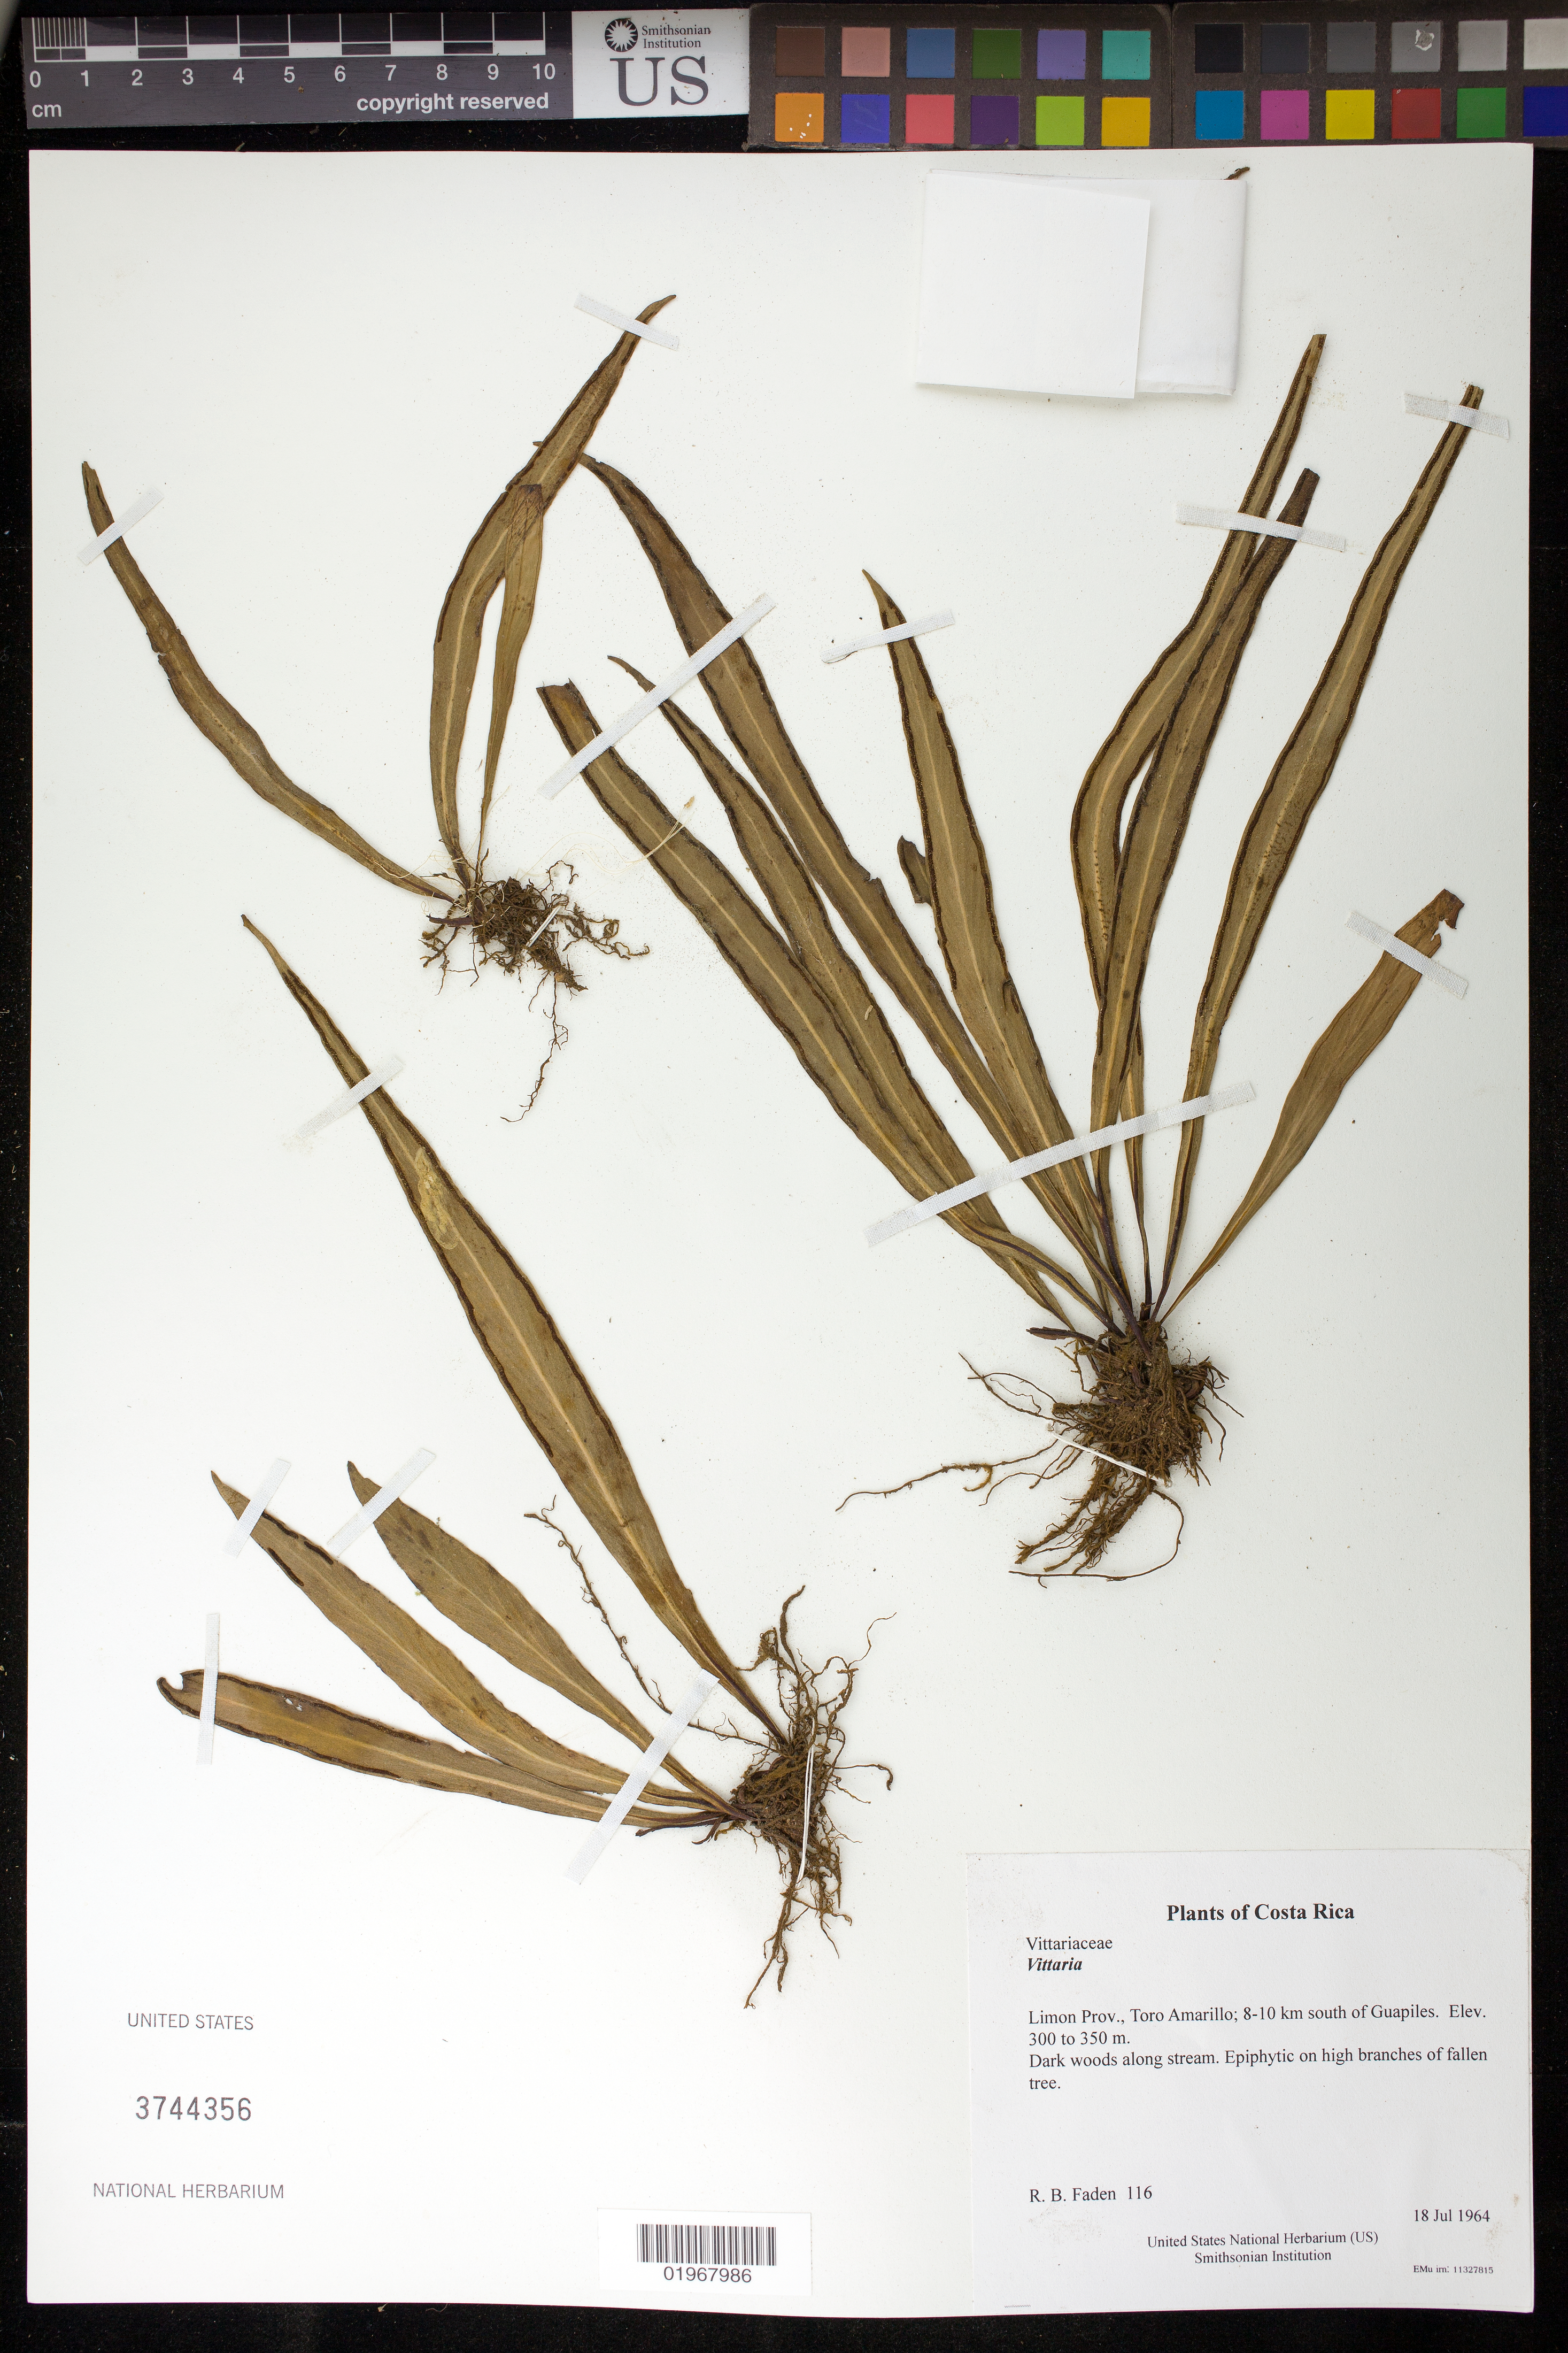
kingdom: Plantae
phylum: Tracheophyta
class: Polypodiopsida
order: Polypodiales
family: Pteridaceae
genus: Vittaria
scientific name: Vittaria sp.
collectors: R. B. Faden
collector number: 116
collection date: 1964-07-18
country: Costa Rica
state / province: Limon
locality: Toro Amarillo; 8-10 km south of Guapiles.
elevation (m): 300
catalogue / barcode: US 3744356